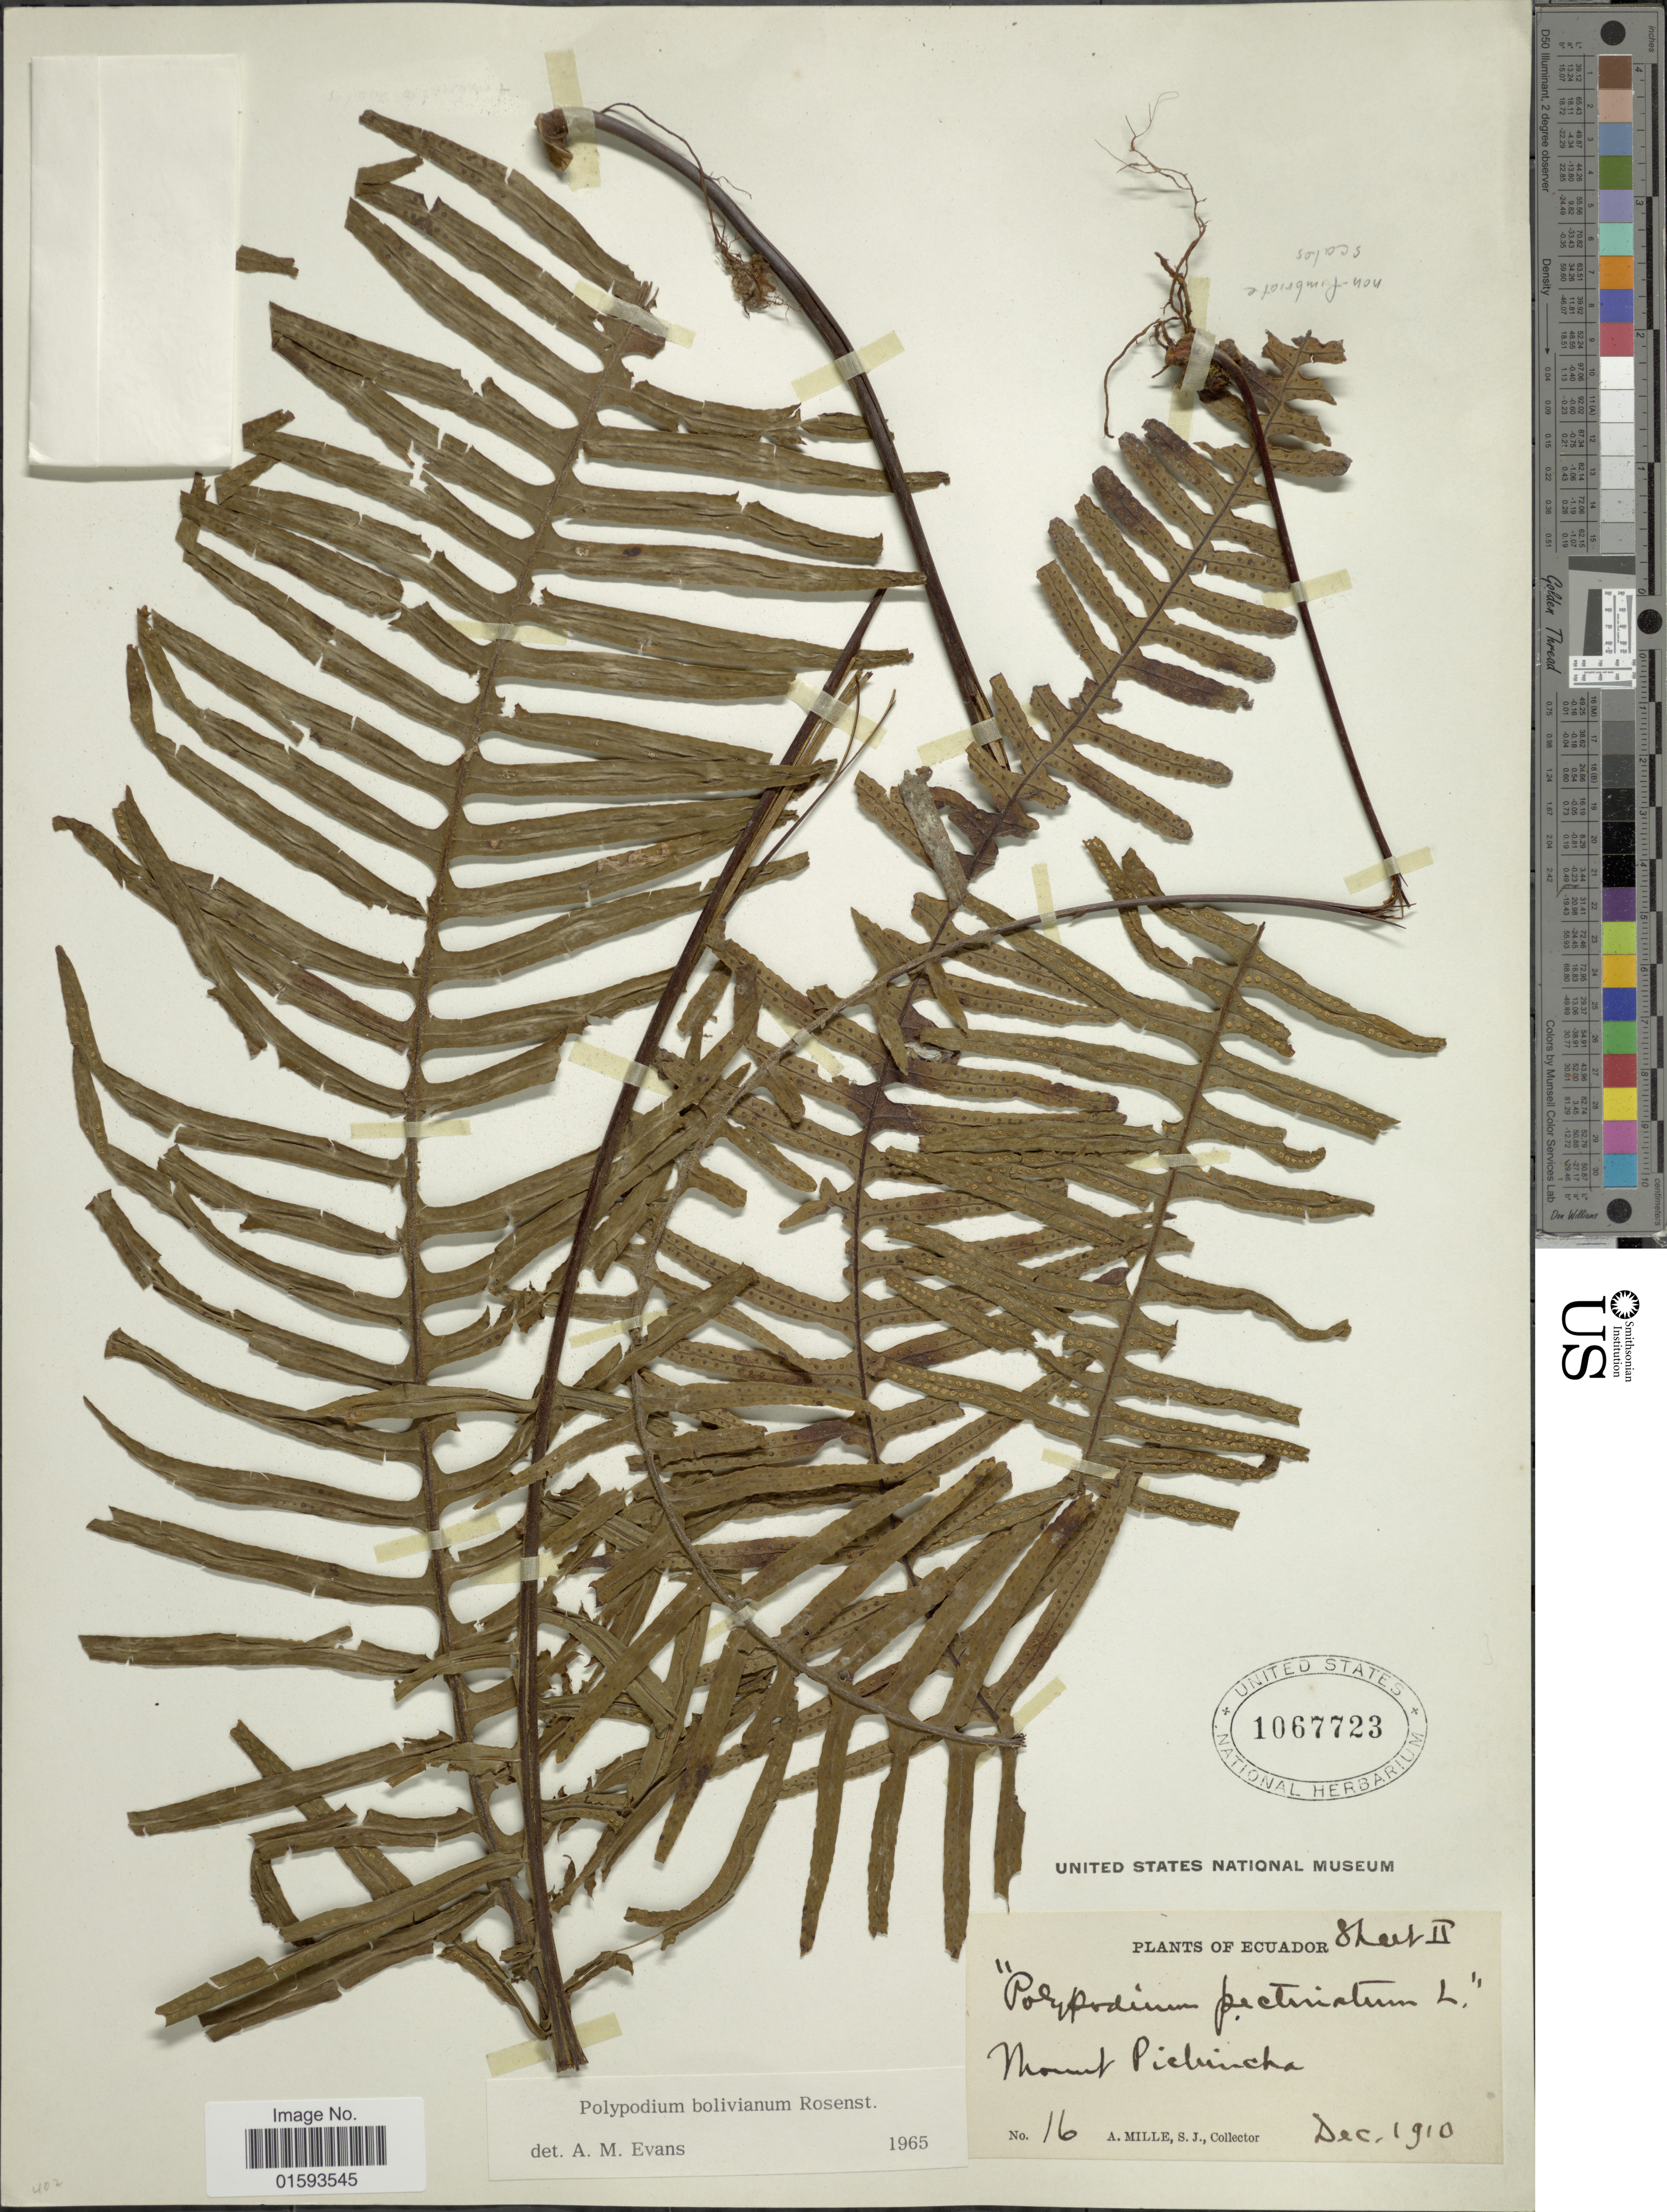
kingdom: Plantae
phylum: Tracheophyta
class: Polypodiopsida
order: Polypodiales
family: Polypodiaceae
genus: Pecluma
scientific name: Pecluma divaricata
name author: (E. Fourn.) Mickel & Beitel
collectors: A. Mille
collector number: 16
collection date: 1910-12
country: Ecuador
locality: Mount Pichincha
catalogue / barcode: US 1067723